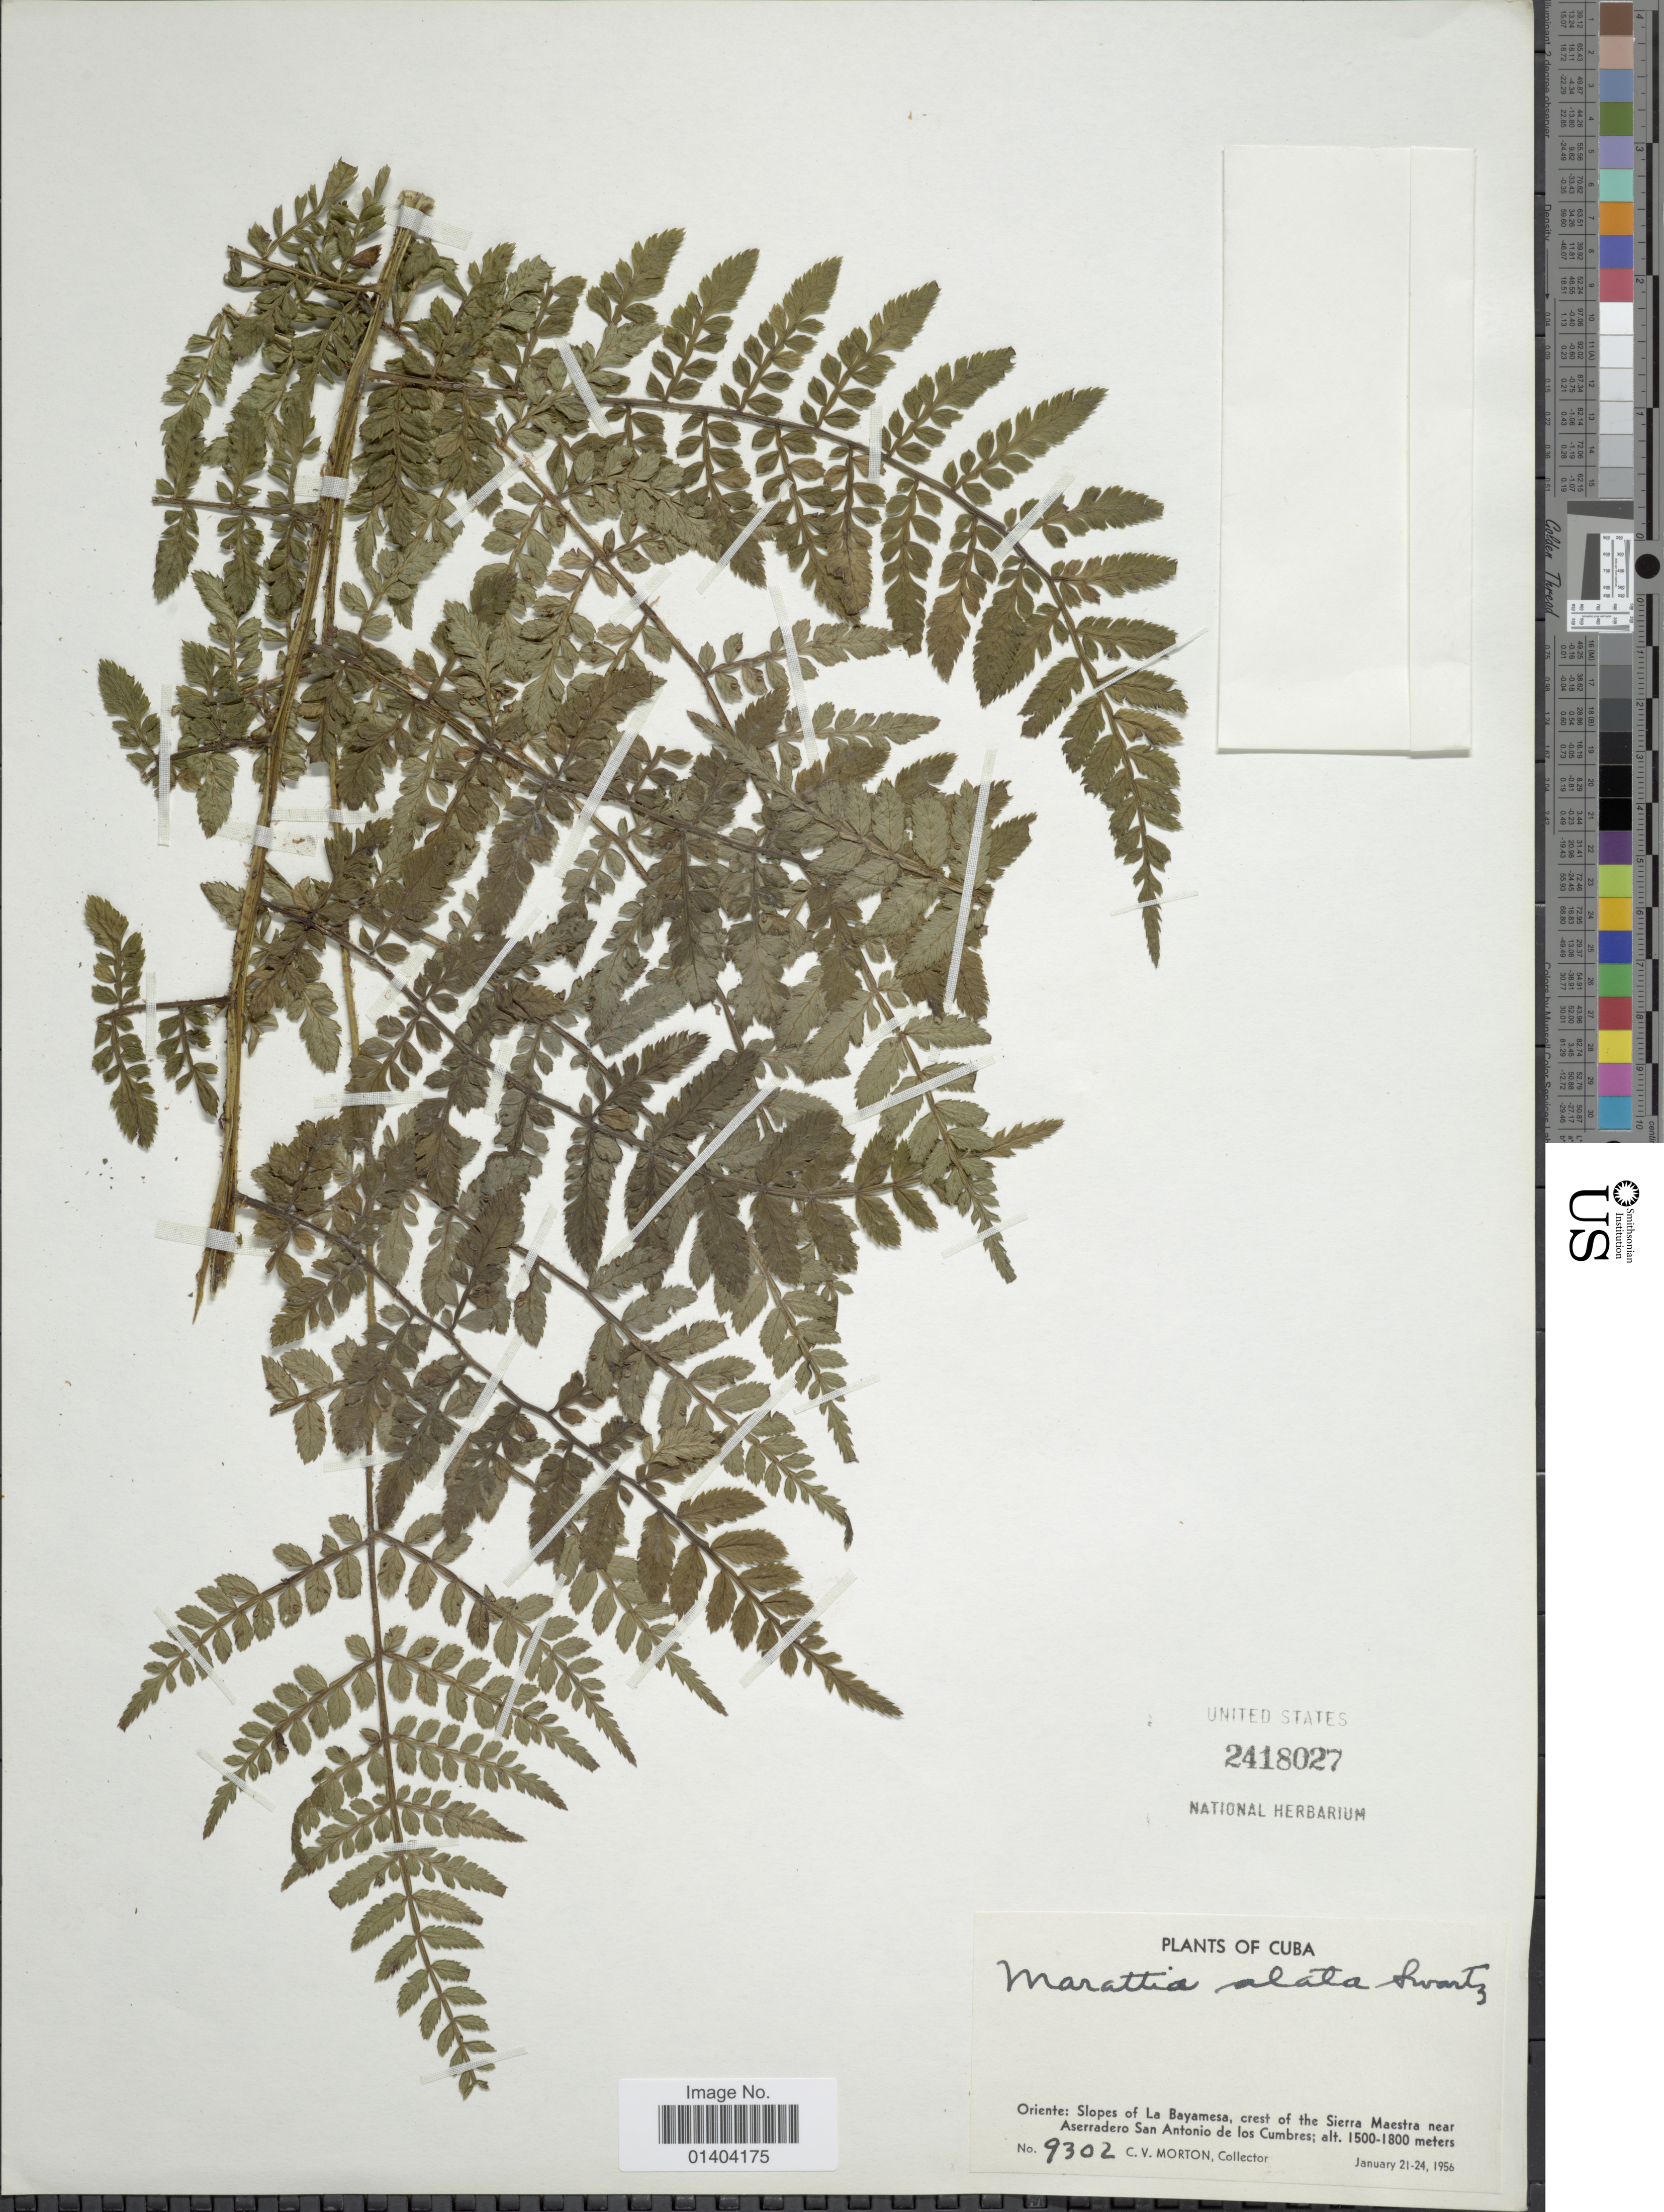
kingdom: Plantae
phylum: Tracheophyta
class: Polypodiopsida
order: Marattiales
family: Marattiaceae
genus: Marattia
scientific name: Marattia alata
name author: Sw.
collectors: C. V. Morton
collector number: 9302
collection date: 1956-01-21/1956-01-24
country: Cuba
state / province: Oriente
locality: Slopes of La Bayamesa crest of the Sierra Maestra near Asseradero San Antonio de los Cumbres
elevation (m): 1500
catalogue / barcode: US 2418027